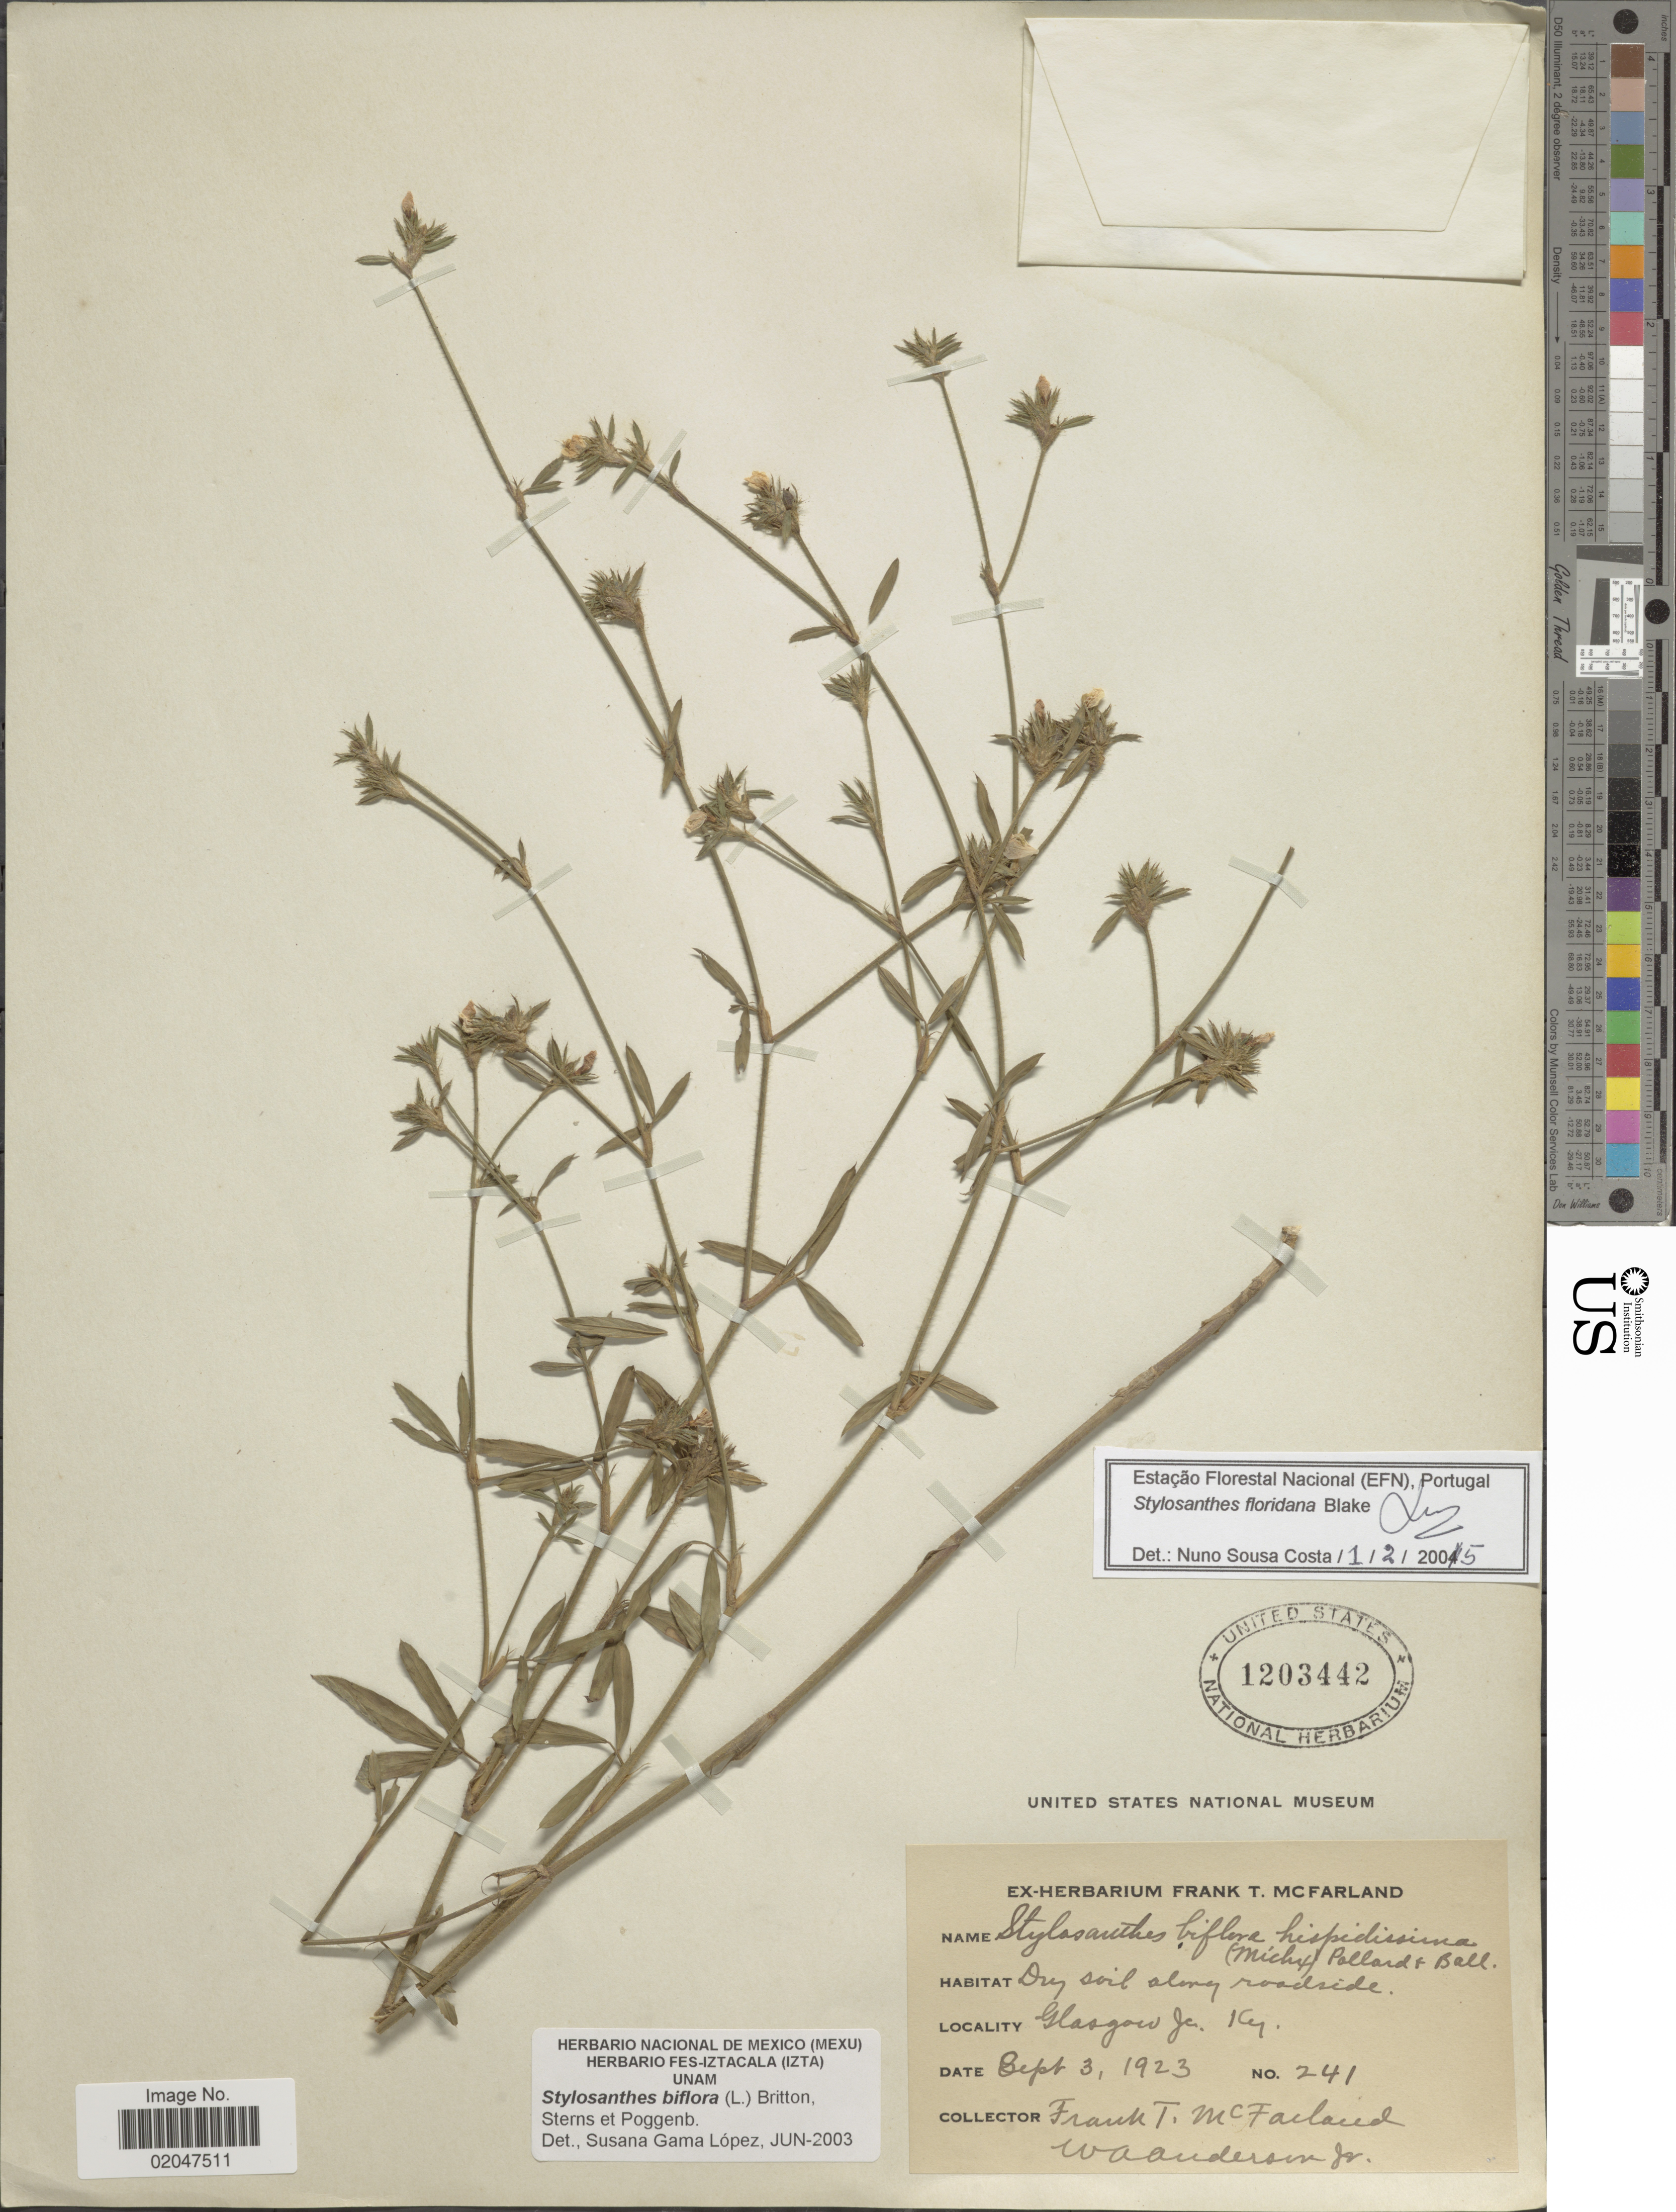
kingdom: Plantae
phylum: Tracheophyta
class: Magnoliopsida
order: Fabales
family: Fabaceae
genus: Stylosanthes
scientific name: Stylosanthes biflora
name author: (L.) Britton et al.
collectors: F. McFarland & W. A. Anderson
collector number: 241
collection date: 1923-09-03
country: United States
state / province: Kentucky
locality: Dry soil along roadside. Glasgow Jc. Ky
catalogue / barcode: US 1203442